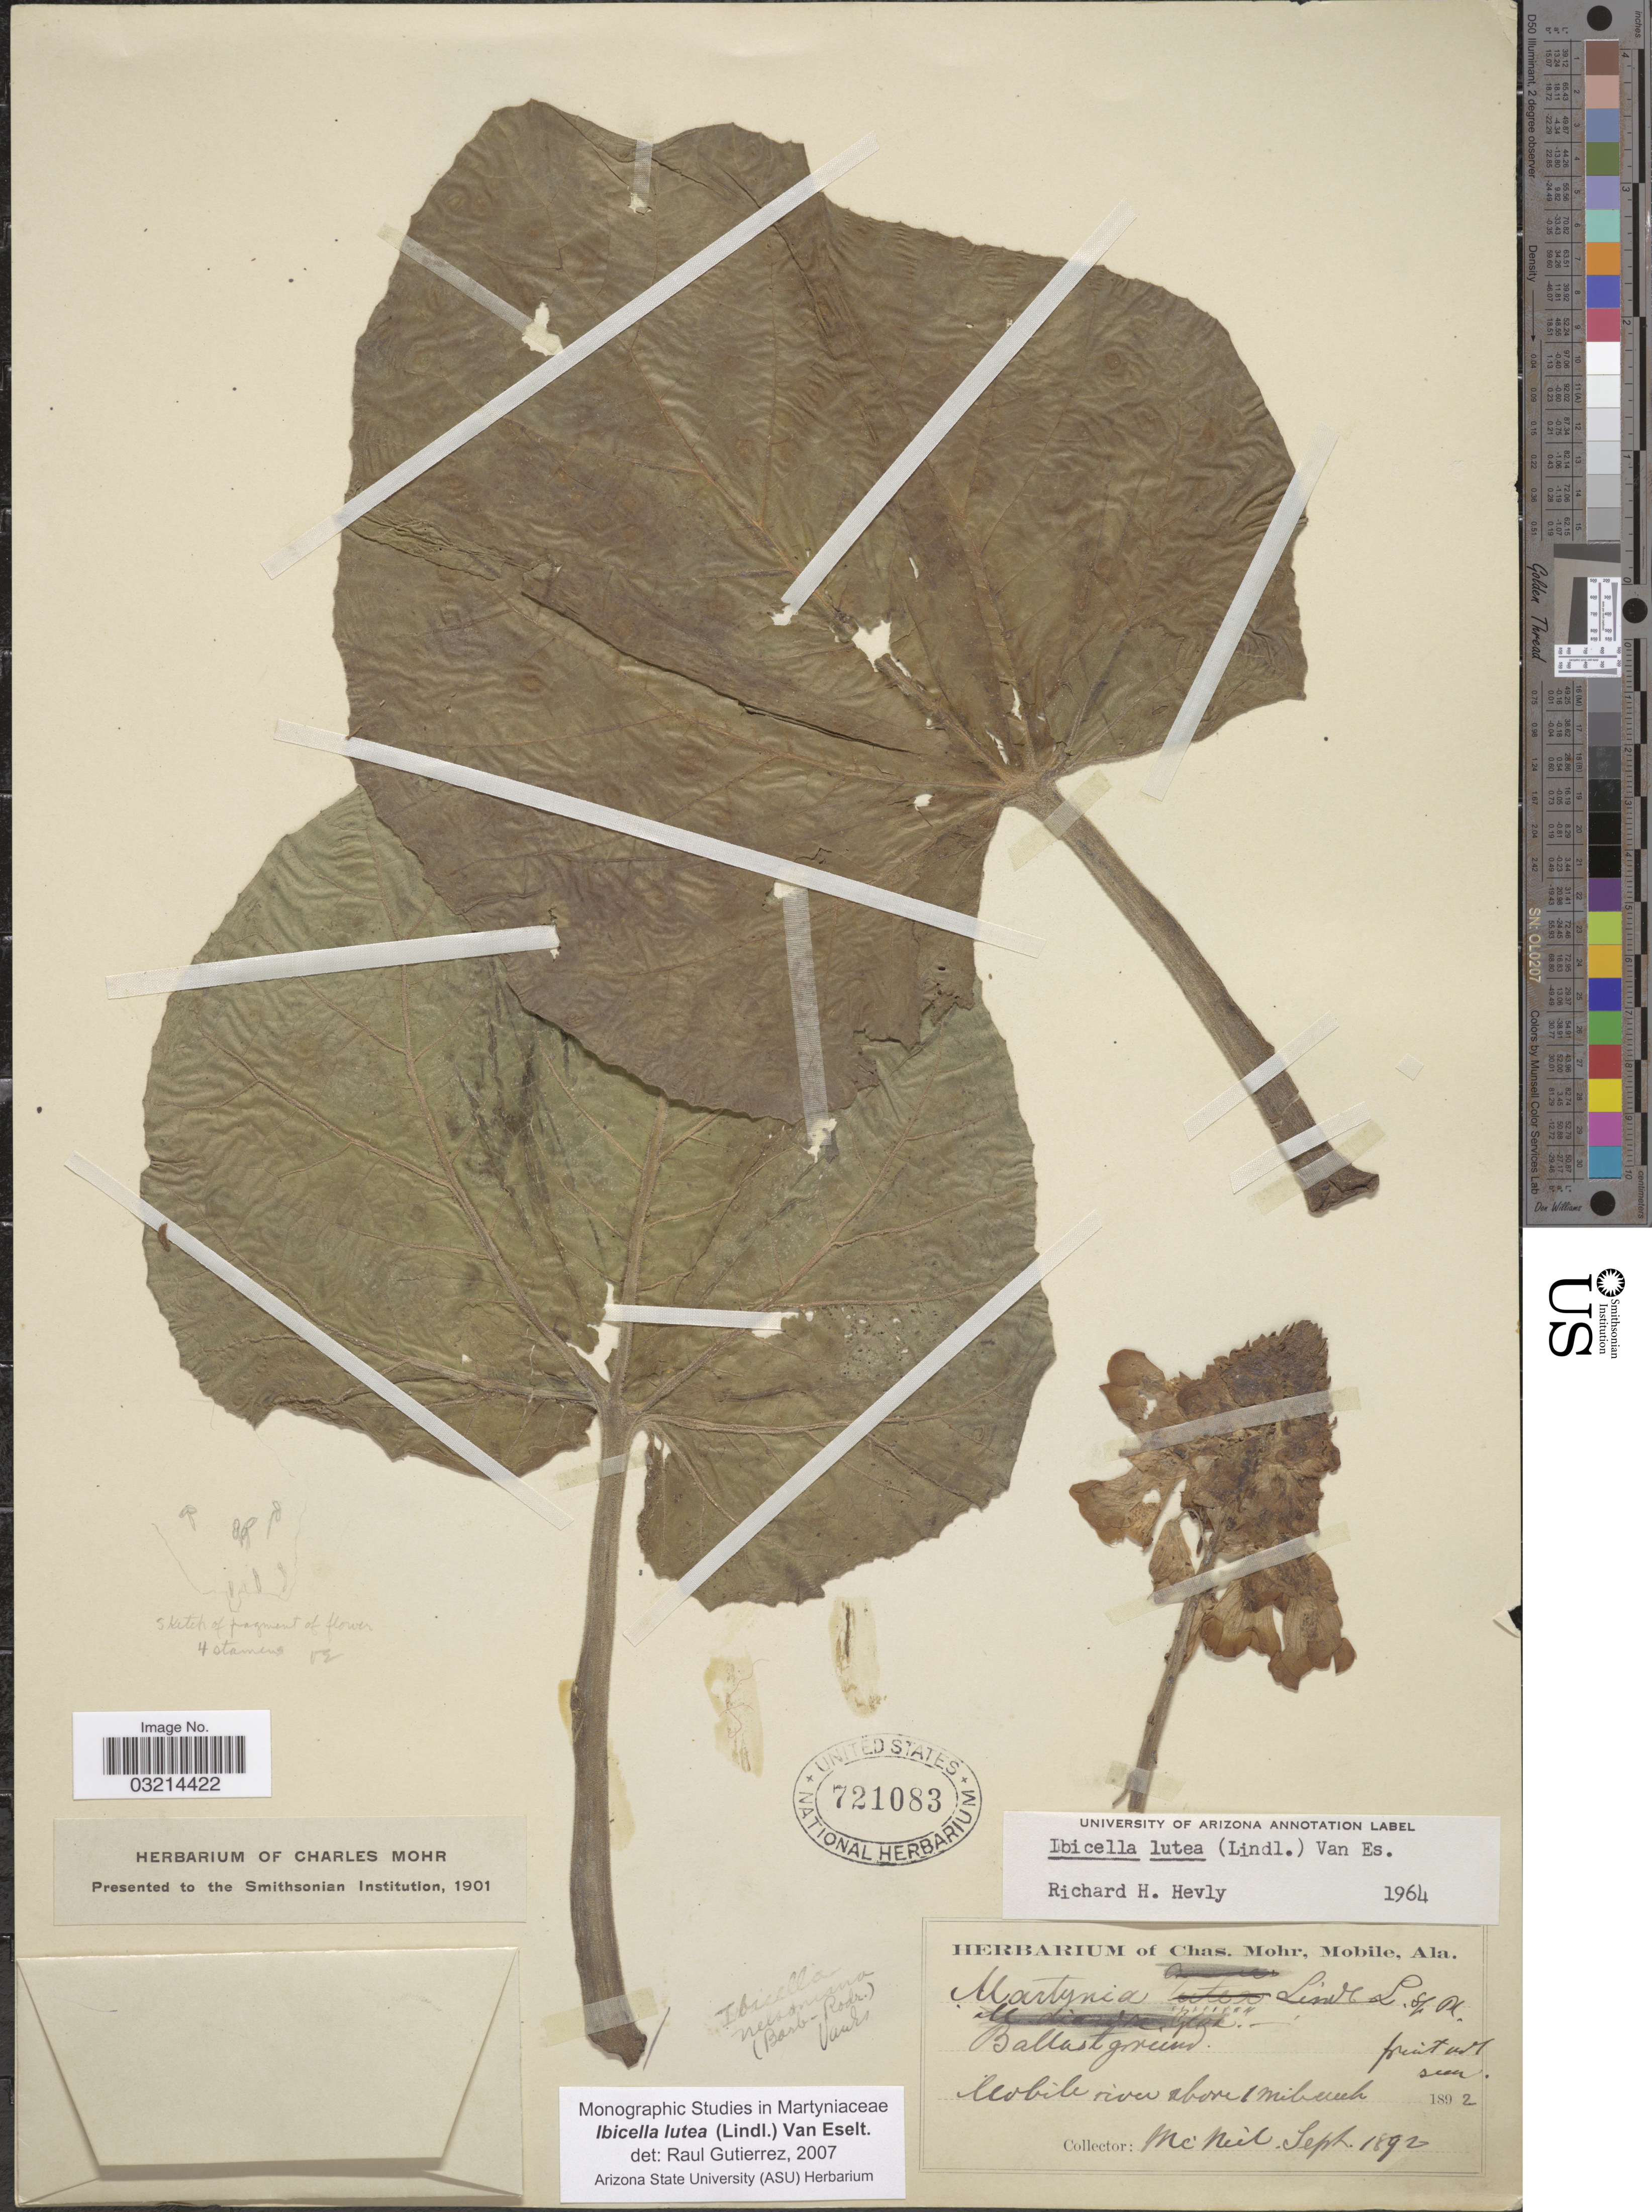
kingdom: Plantae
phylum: Tracheophyta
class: Magnoliopsida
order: Lamiales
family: Martyniaceae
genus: Ibicella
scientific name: Ibicella lutea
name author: (Lindl.) Van Eselt.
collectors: McNeill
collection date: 1892-09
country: United States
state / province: Alabama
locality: Mobile river above 1 mile creek.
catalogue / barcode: US 721083